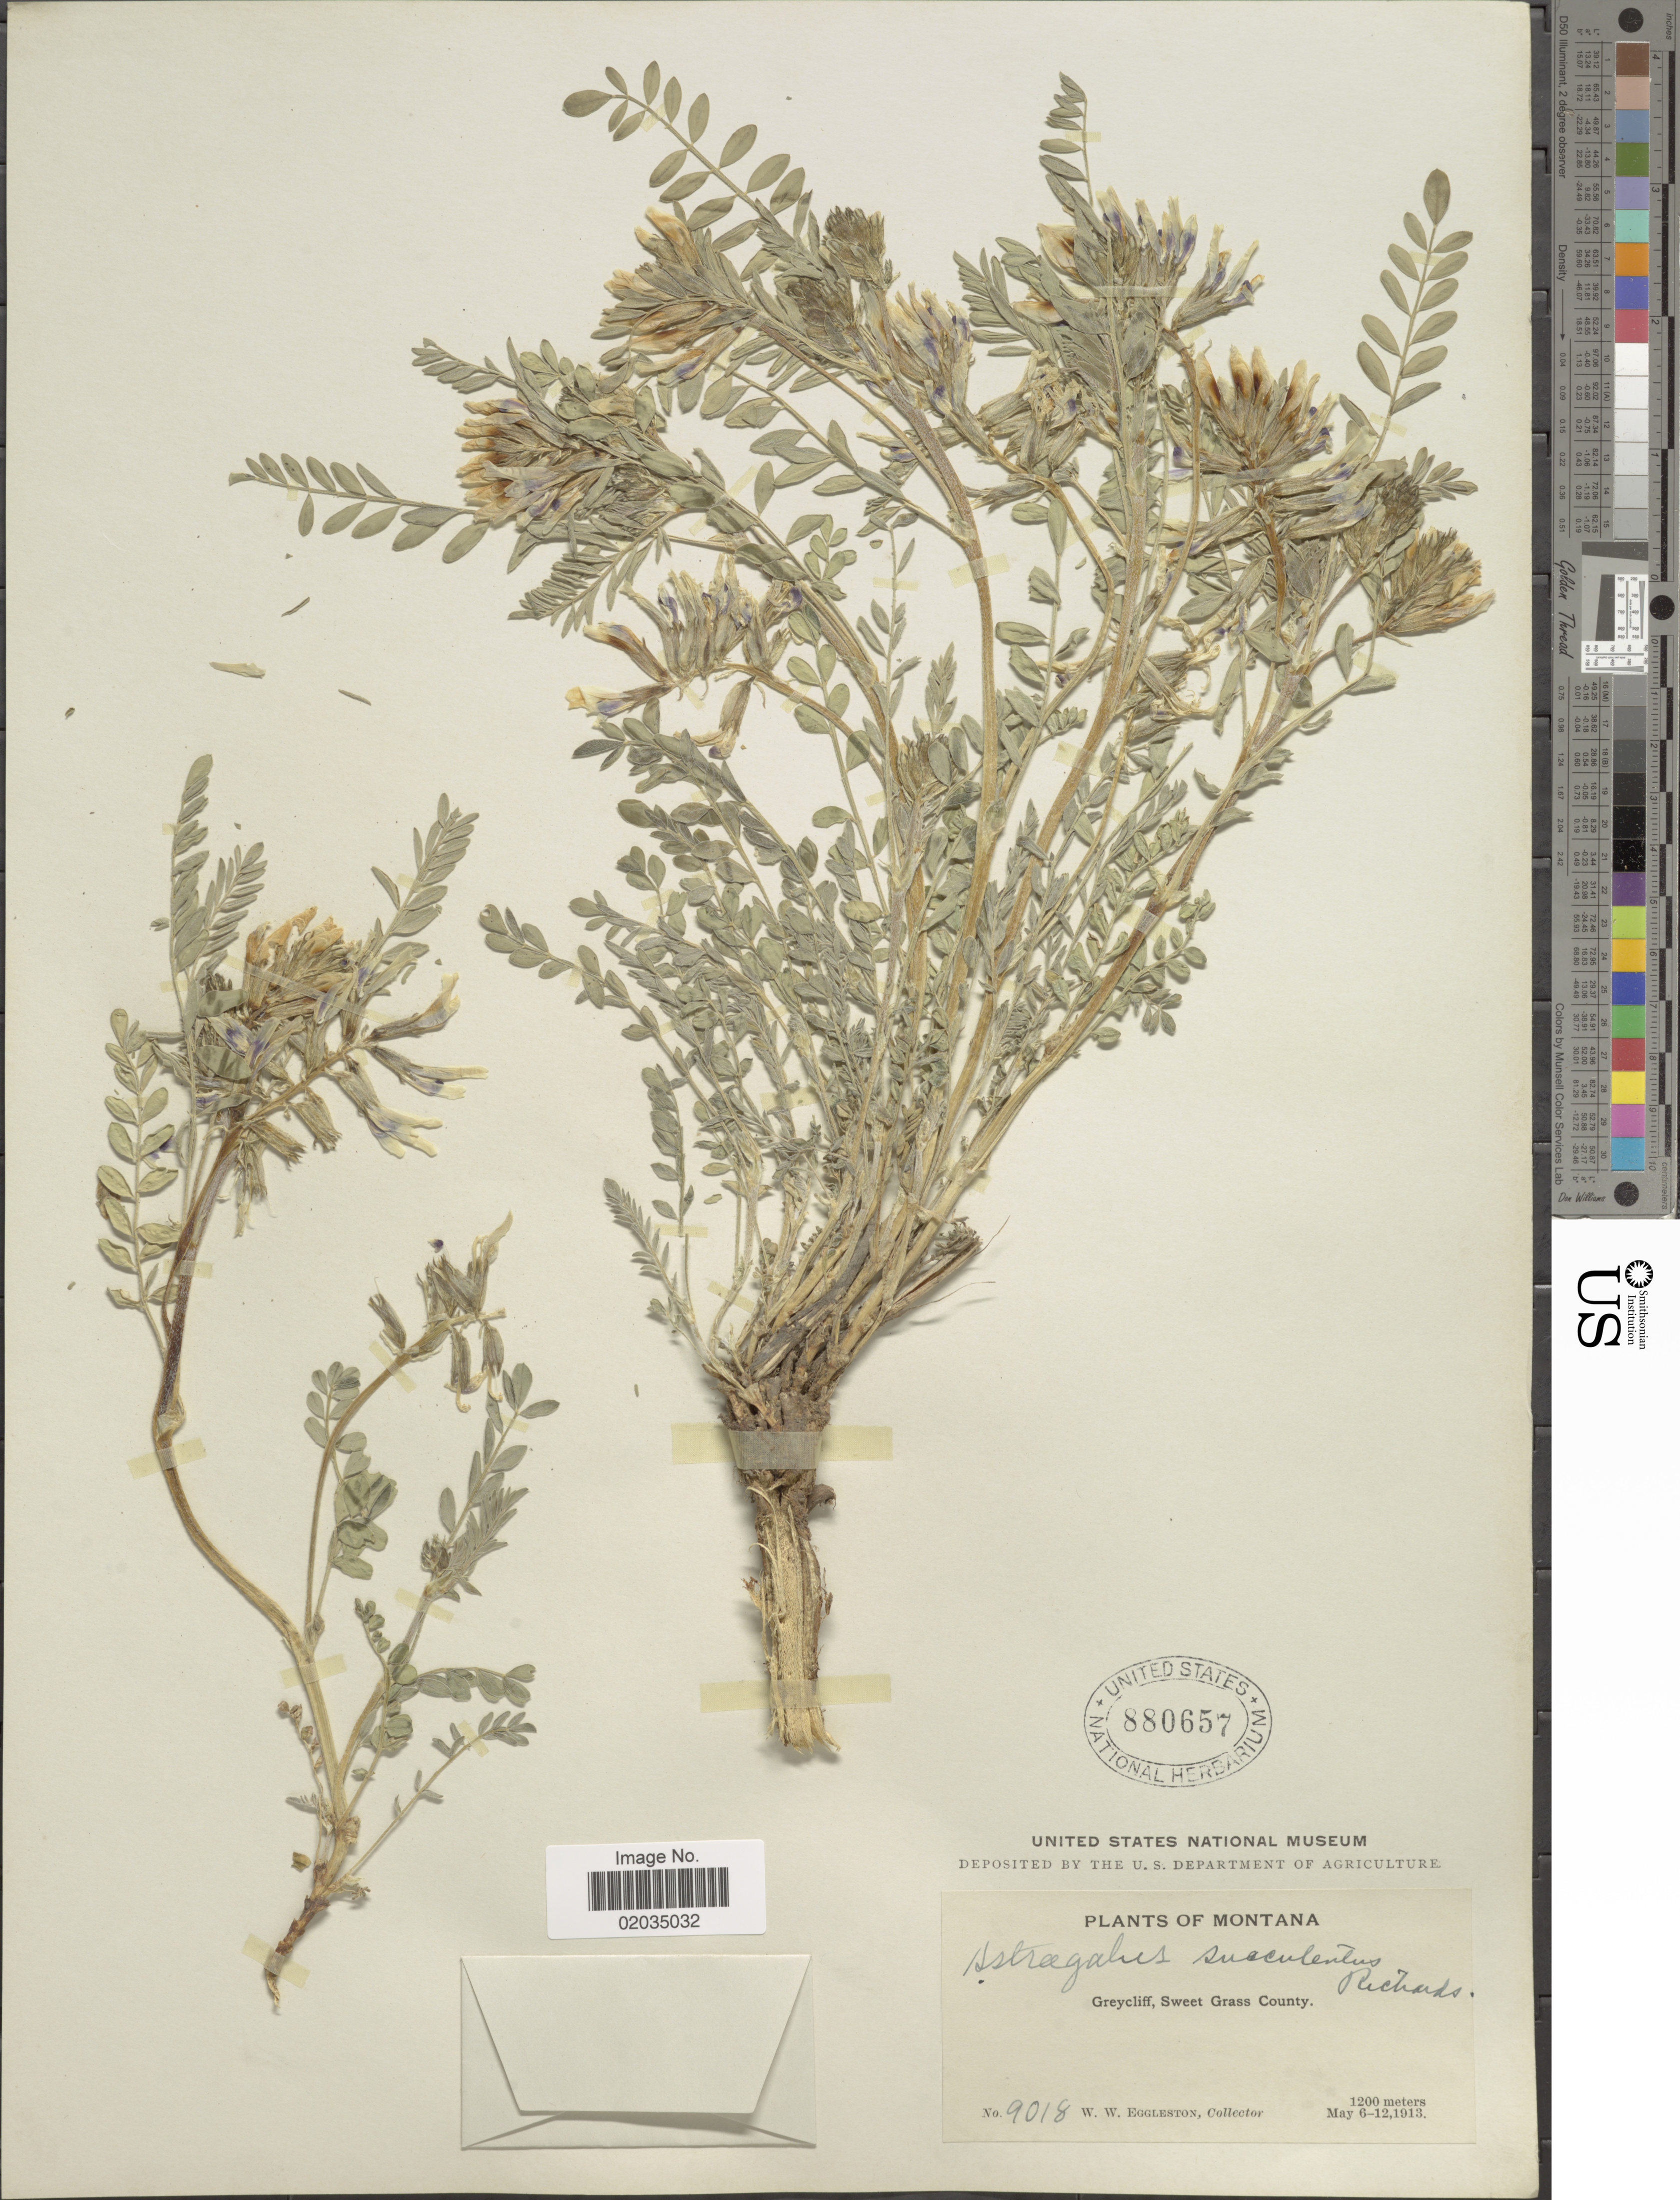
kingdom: Plantae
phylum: Tracheophyta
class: Magnoliopsida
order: Fabales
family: Fabaceae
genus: Astragalus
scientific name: Astragalus succulentus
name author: Richardson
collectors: W. W. Eggleston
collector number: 9018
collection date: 1913-05-06/1913-05-12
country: United States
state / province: Montana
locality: Greycliff, Sweet Grass County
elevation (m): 1200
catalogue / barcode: US 880657